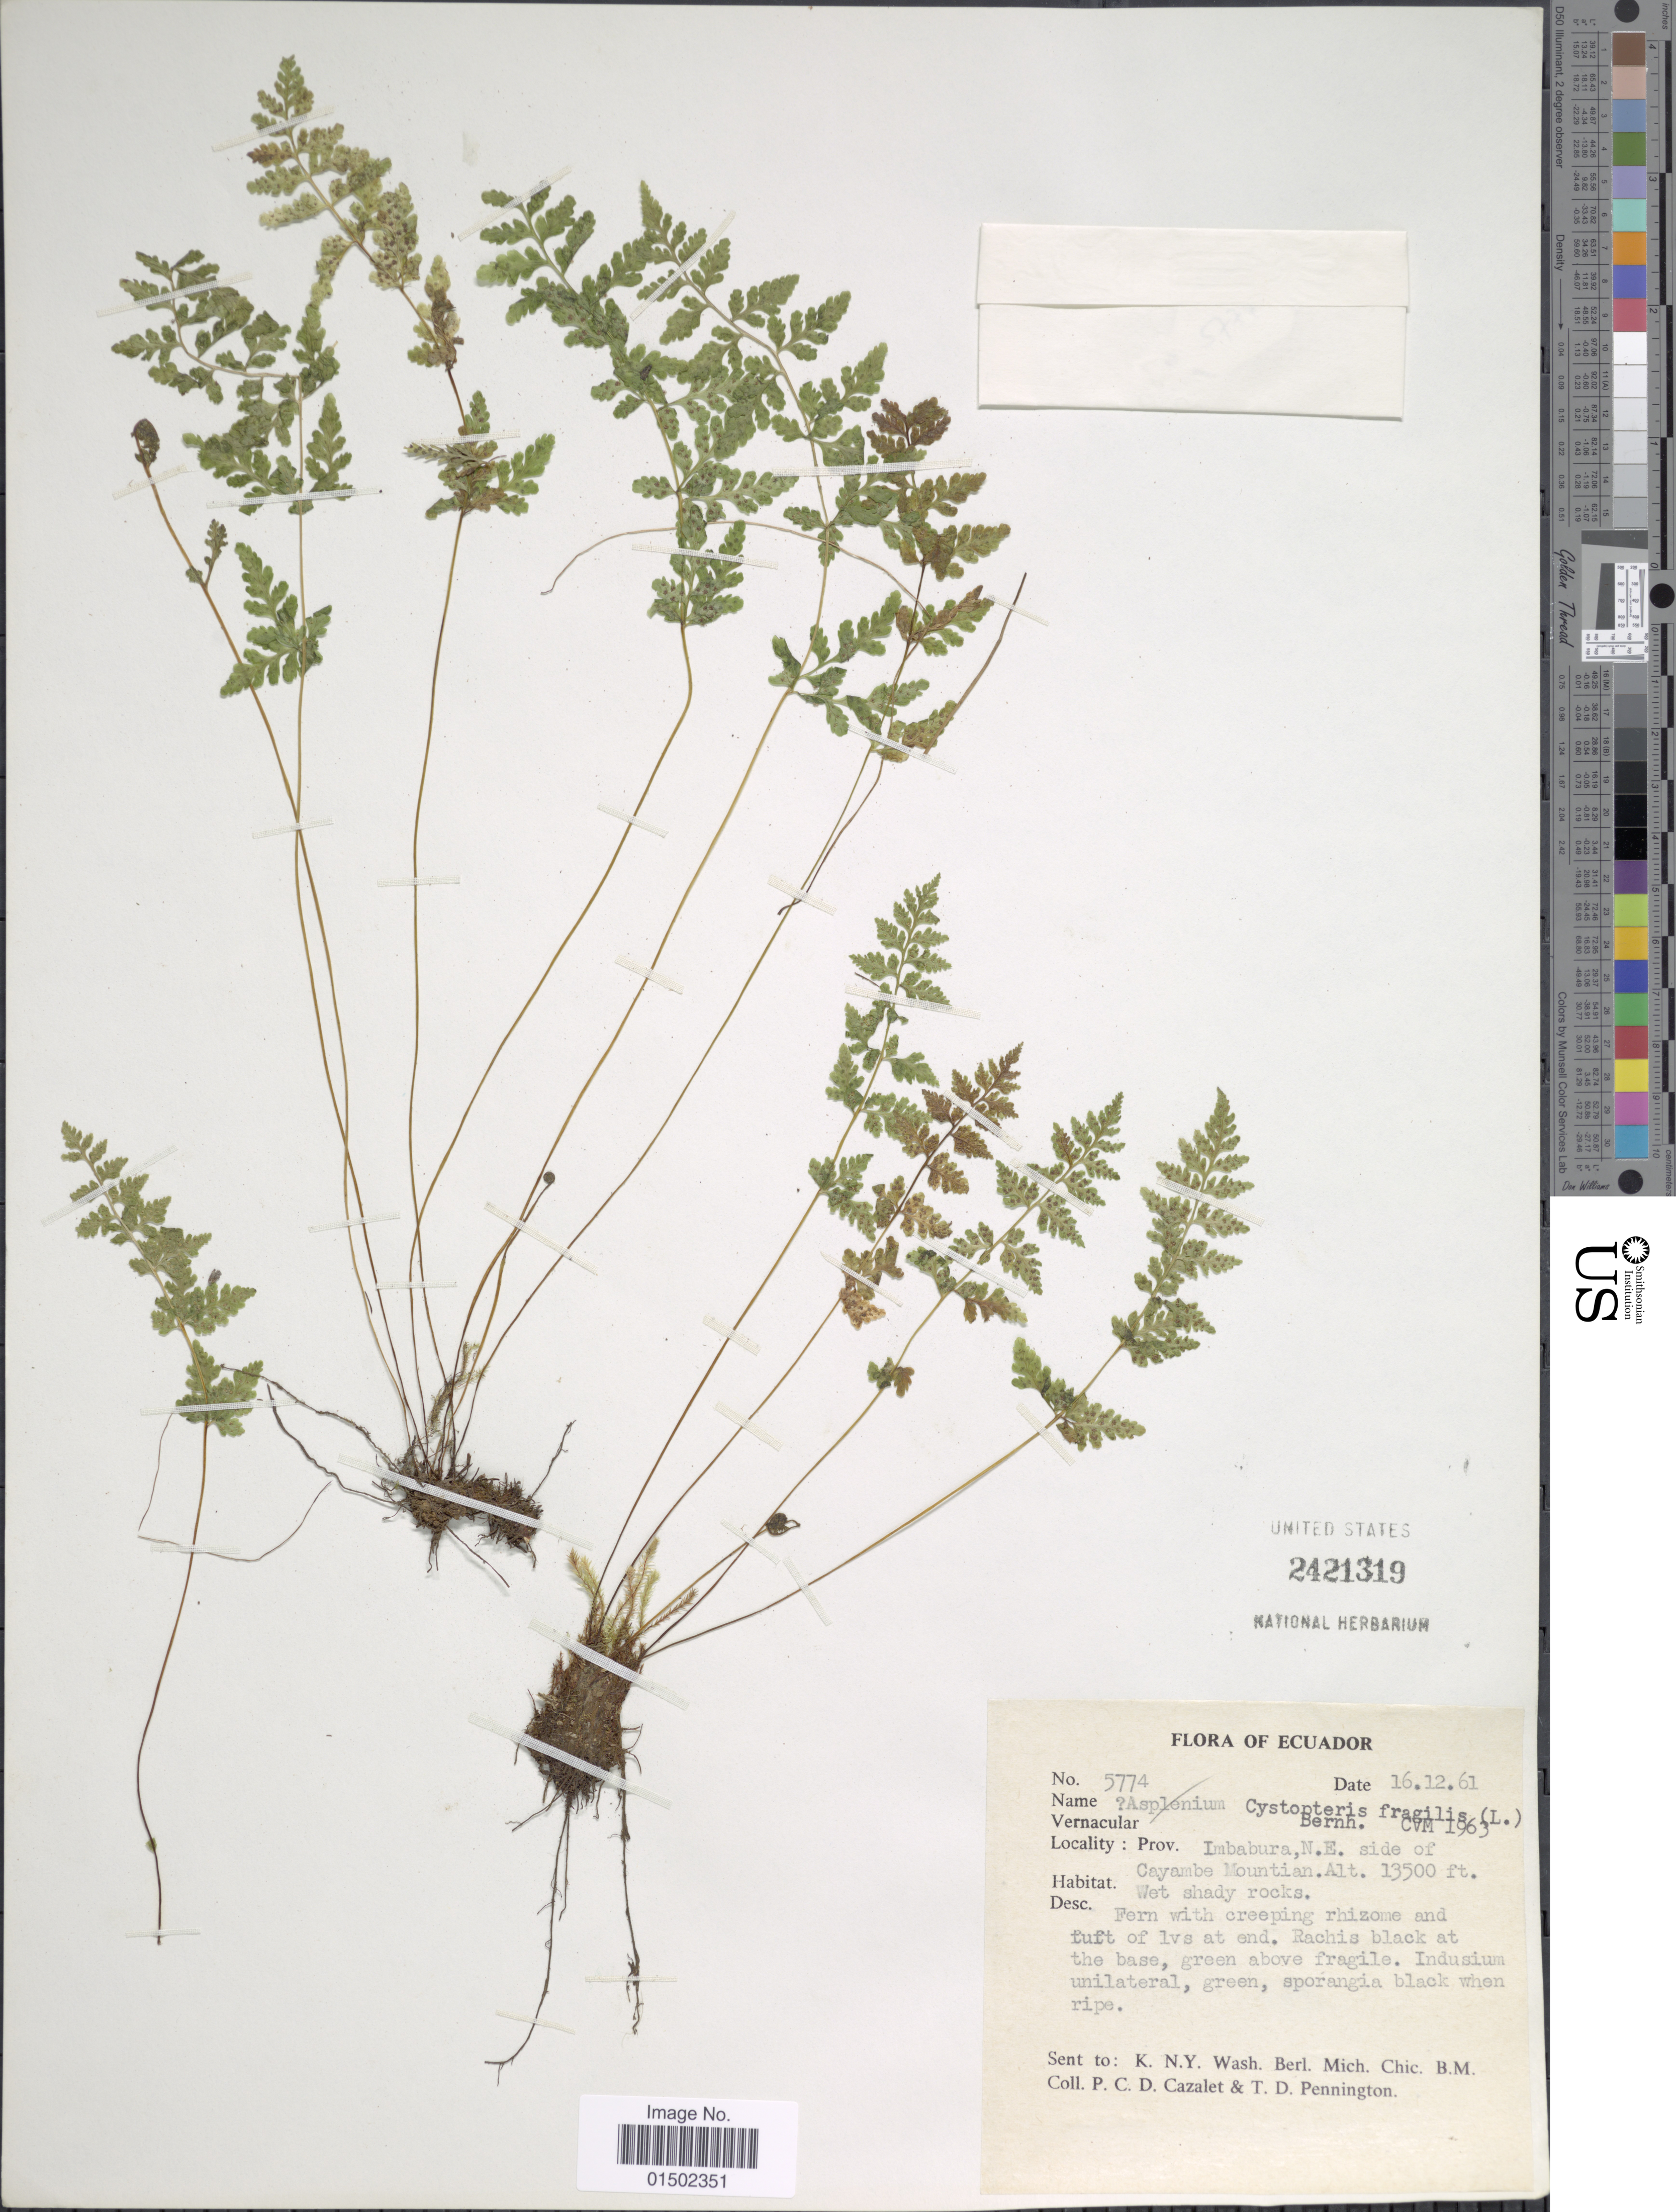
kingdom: Plantae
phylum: Tracheophyta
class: Polypodiopsida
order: Polypodiales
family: Cystopteridaceae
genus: Cystopteris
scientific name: Cystopteris fragilis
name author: (L.) Bernh.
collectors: P. C. D. Cazalet & T. D. Pennington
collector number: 5774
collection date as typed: Transcribed d/m/y: 16/12/61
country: Ecuador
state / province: Imbabura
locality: N.E. of Cayambe Mountain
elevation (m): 4115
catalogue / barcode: US 2421319